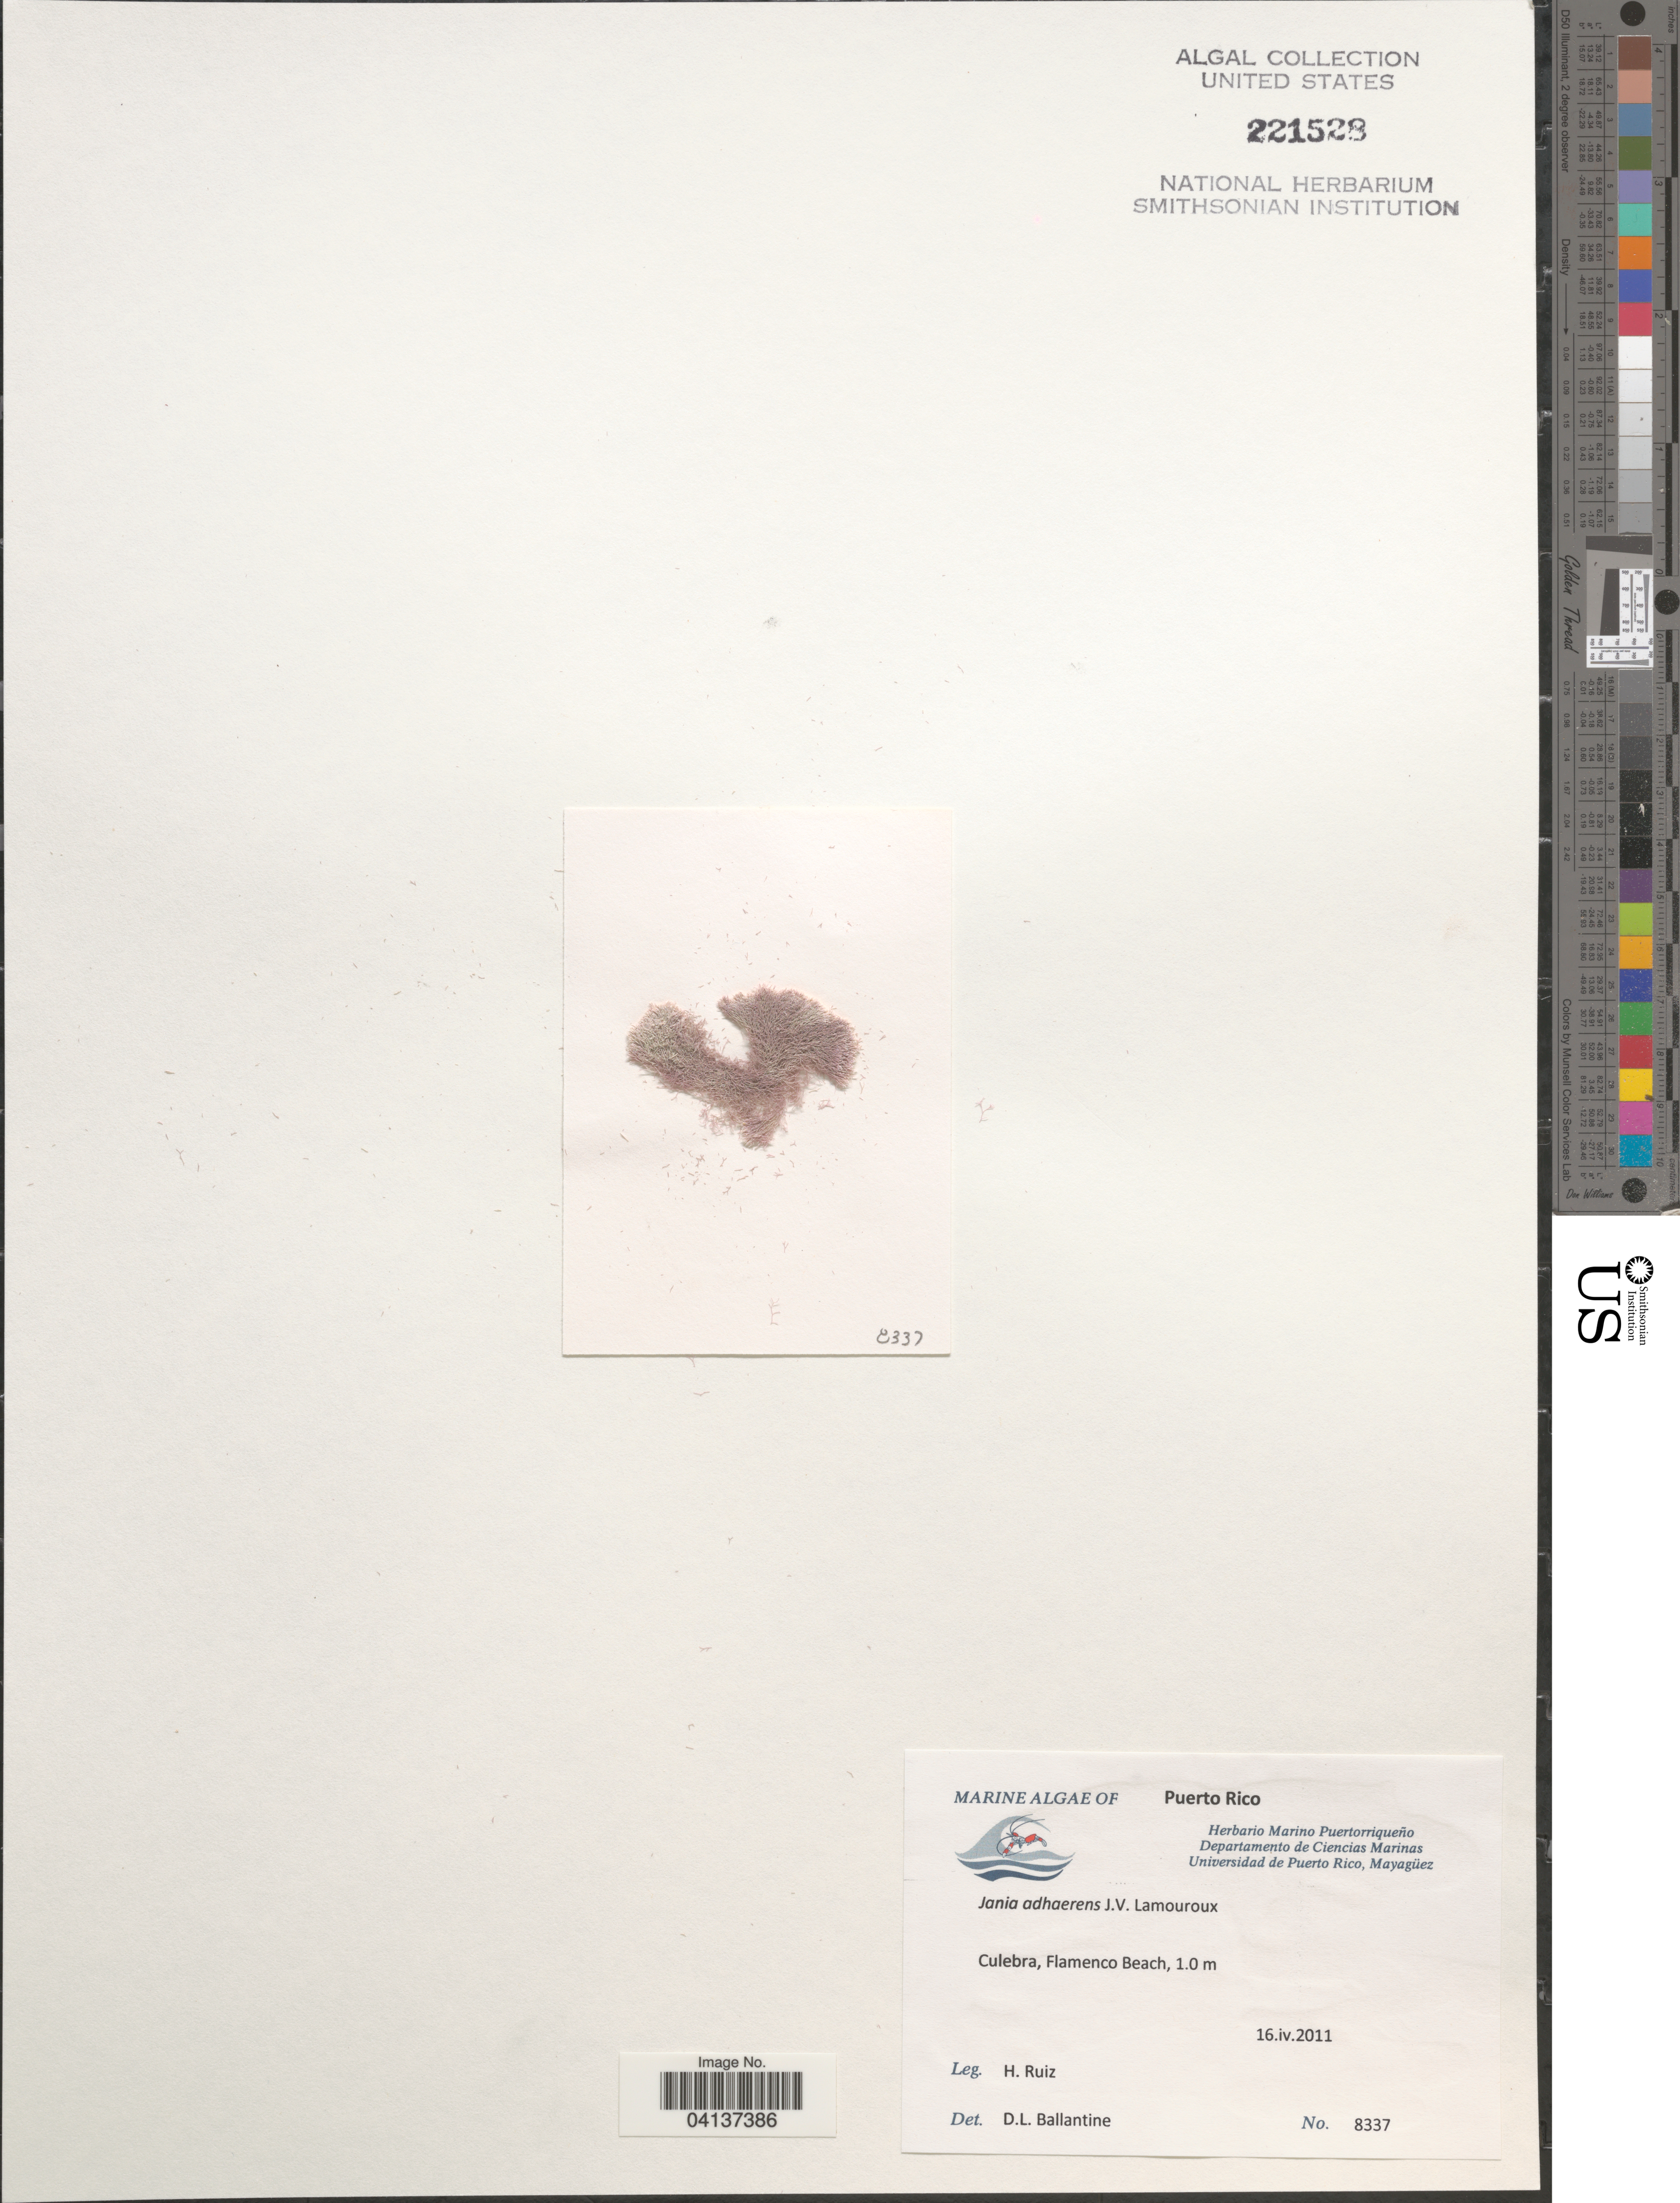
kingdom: Plantae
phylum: Rhodophyta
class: Florideophyceae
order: Corallinales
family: Corallinaceae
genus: Jania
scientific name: Jania pedunculatum var. adhaerens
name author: (J.V.Lamouroux) A.S.Harvey et al.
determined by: Algae name updating Project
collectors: H. Ruiz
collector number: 8337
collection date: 2011-04-16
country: Puerto Rico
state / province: Culebra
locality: Flamenco Beach.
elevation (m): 1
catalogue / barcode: US 221528